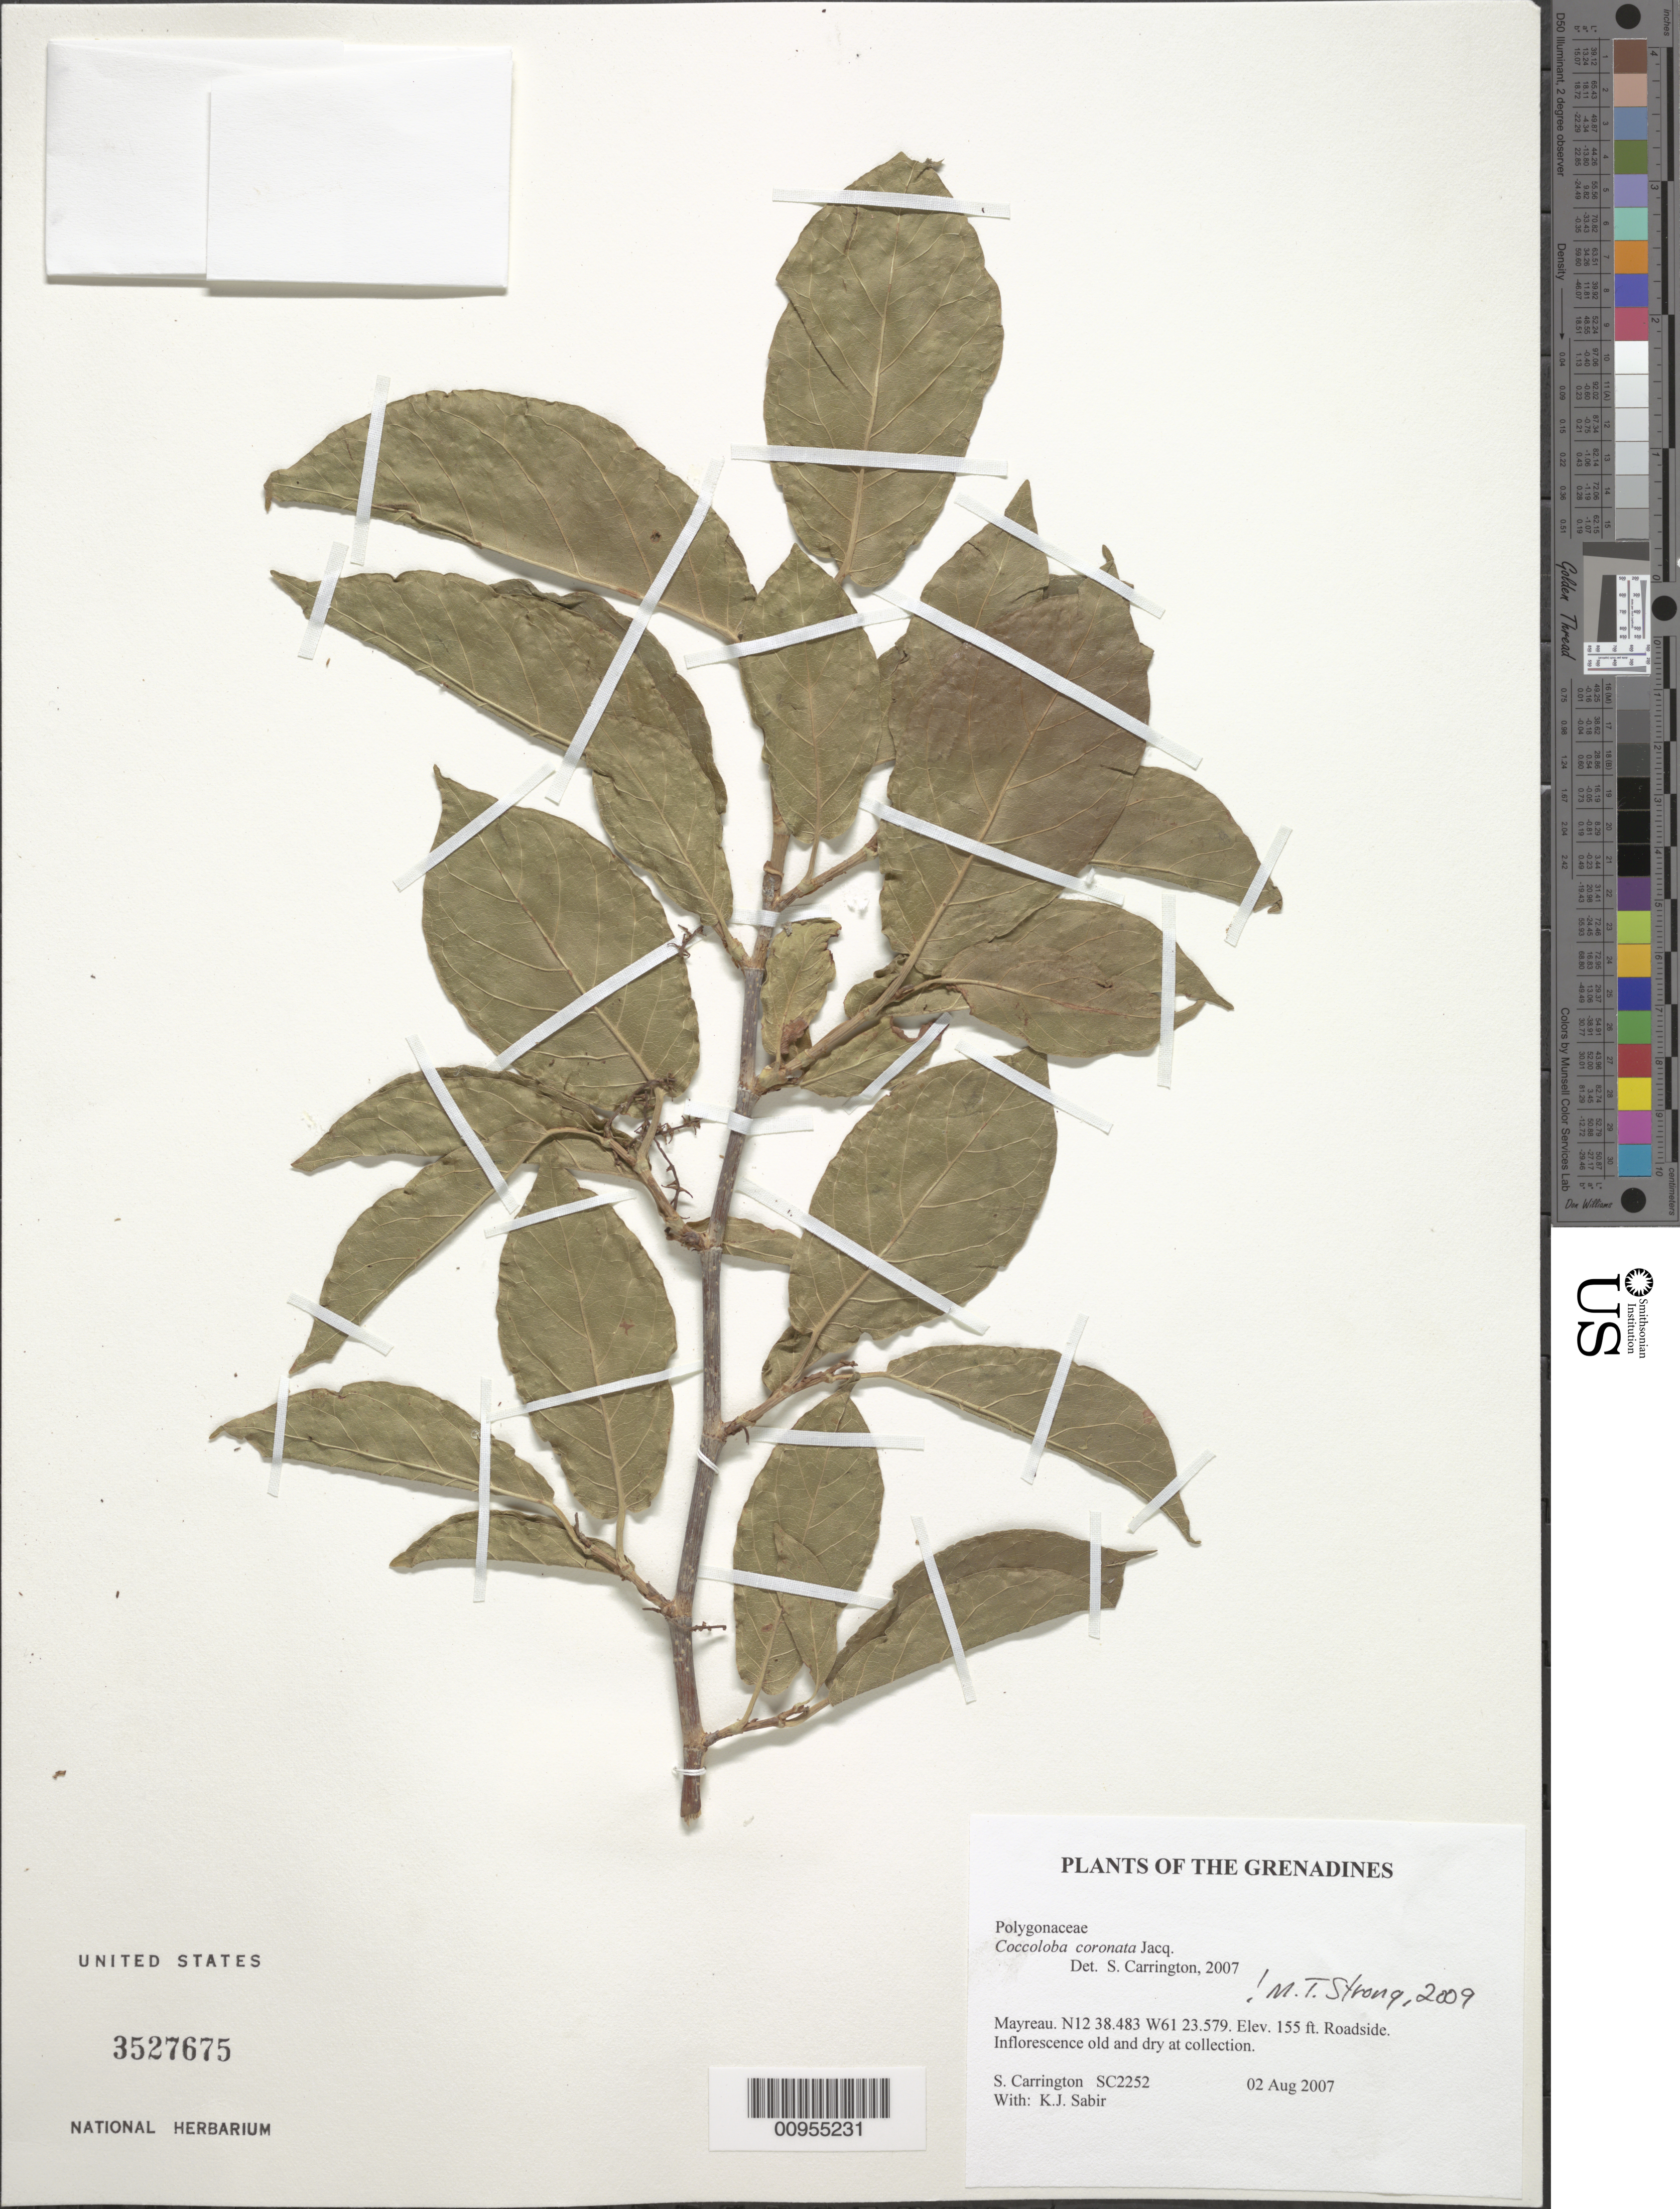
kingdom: Plantae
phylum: Tracheophyta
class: Magnoliopsida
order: Caryophyllales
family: Polygonaceae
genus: Coccoloba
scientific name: Coccoloba coronata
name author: Jacq.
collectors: C. M. S. Carrington & K. Sabir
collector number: SC 2252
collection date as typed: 02 Aug 2007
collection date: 2007-08-02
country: St. Vincent - Grenadines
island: Mayreau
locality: Mayreau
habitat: roadside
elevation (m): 47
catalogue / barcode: US 3527675